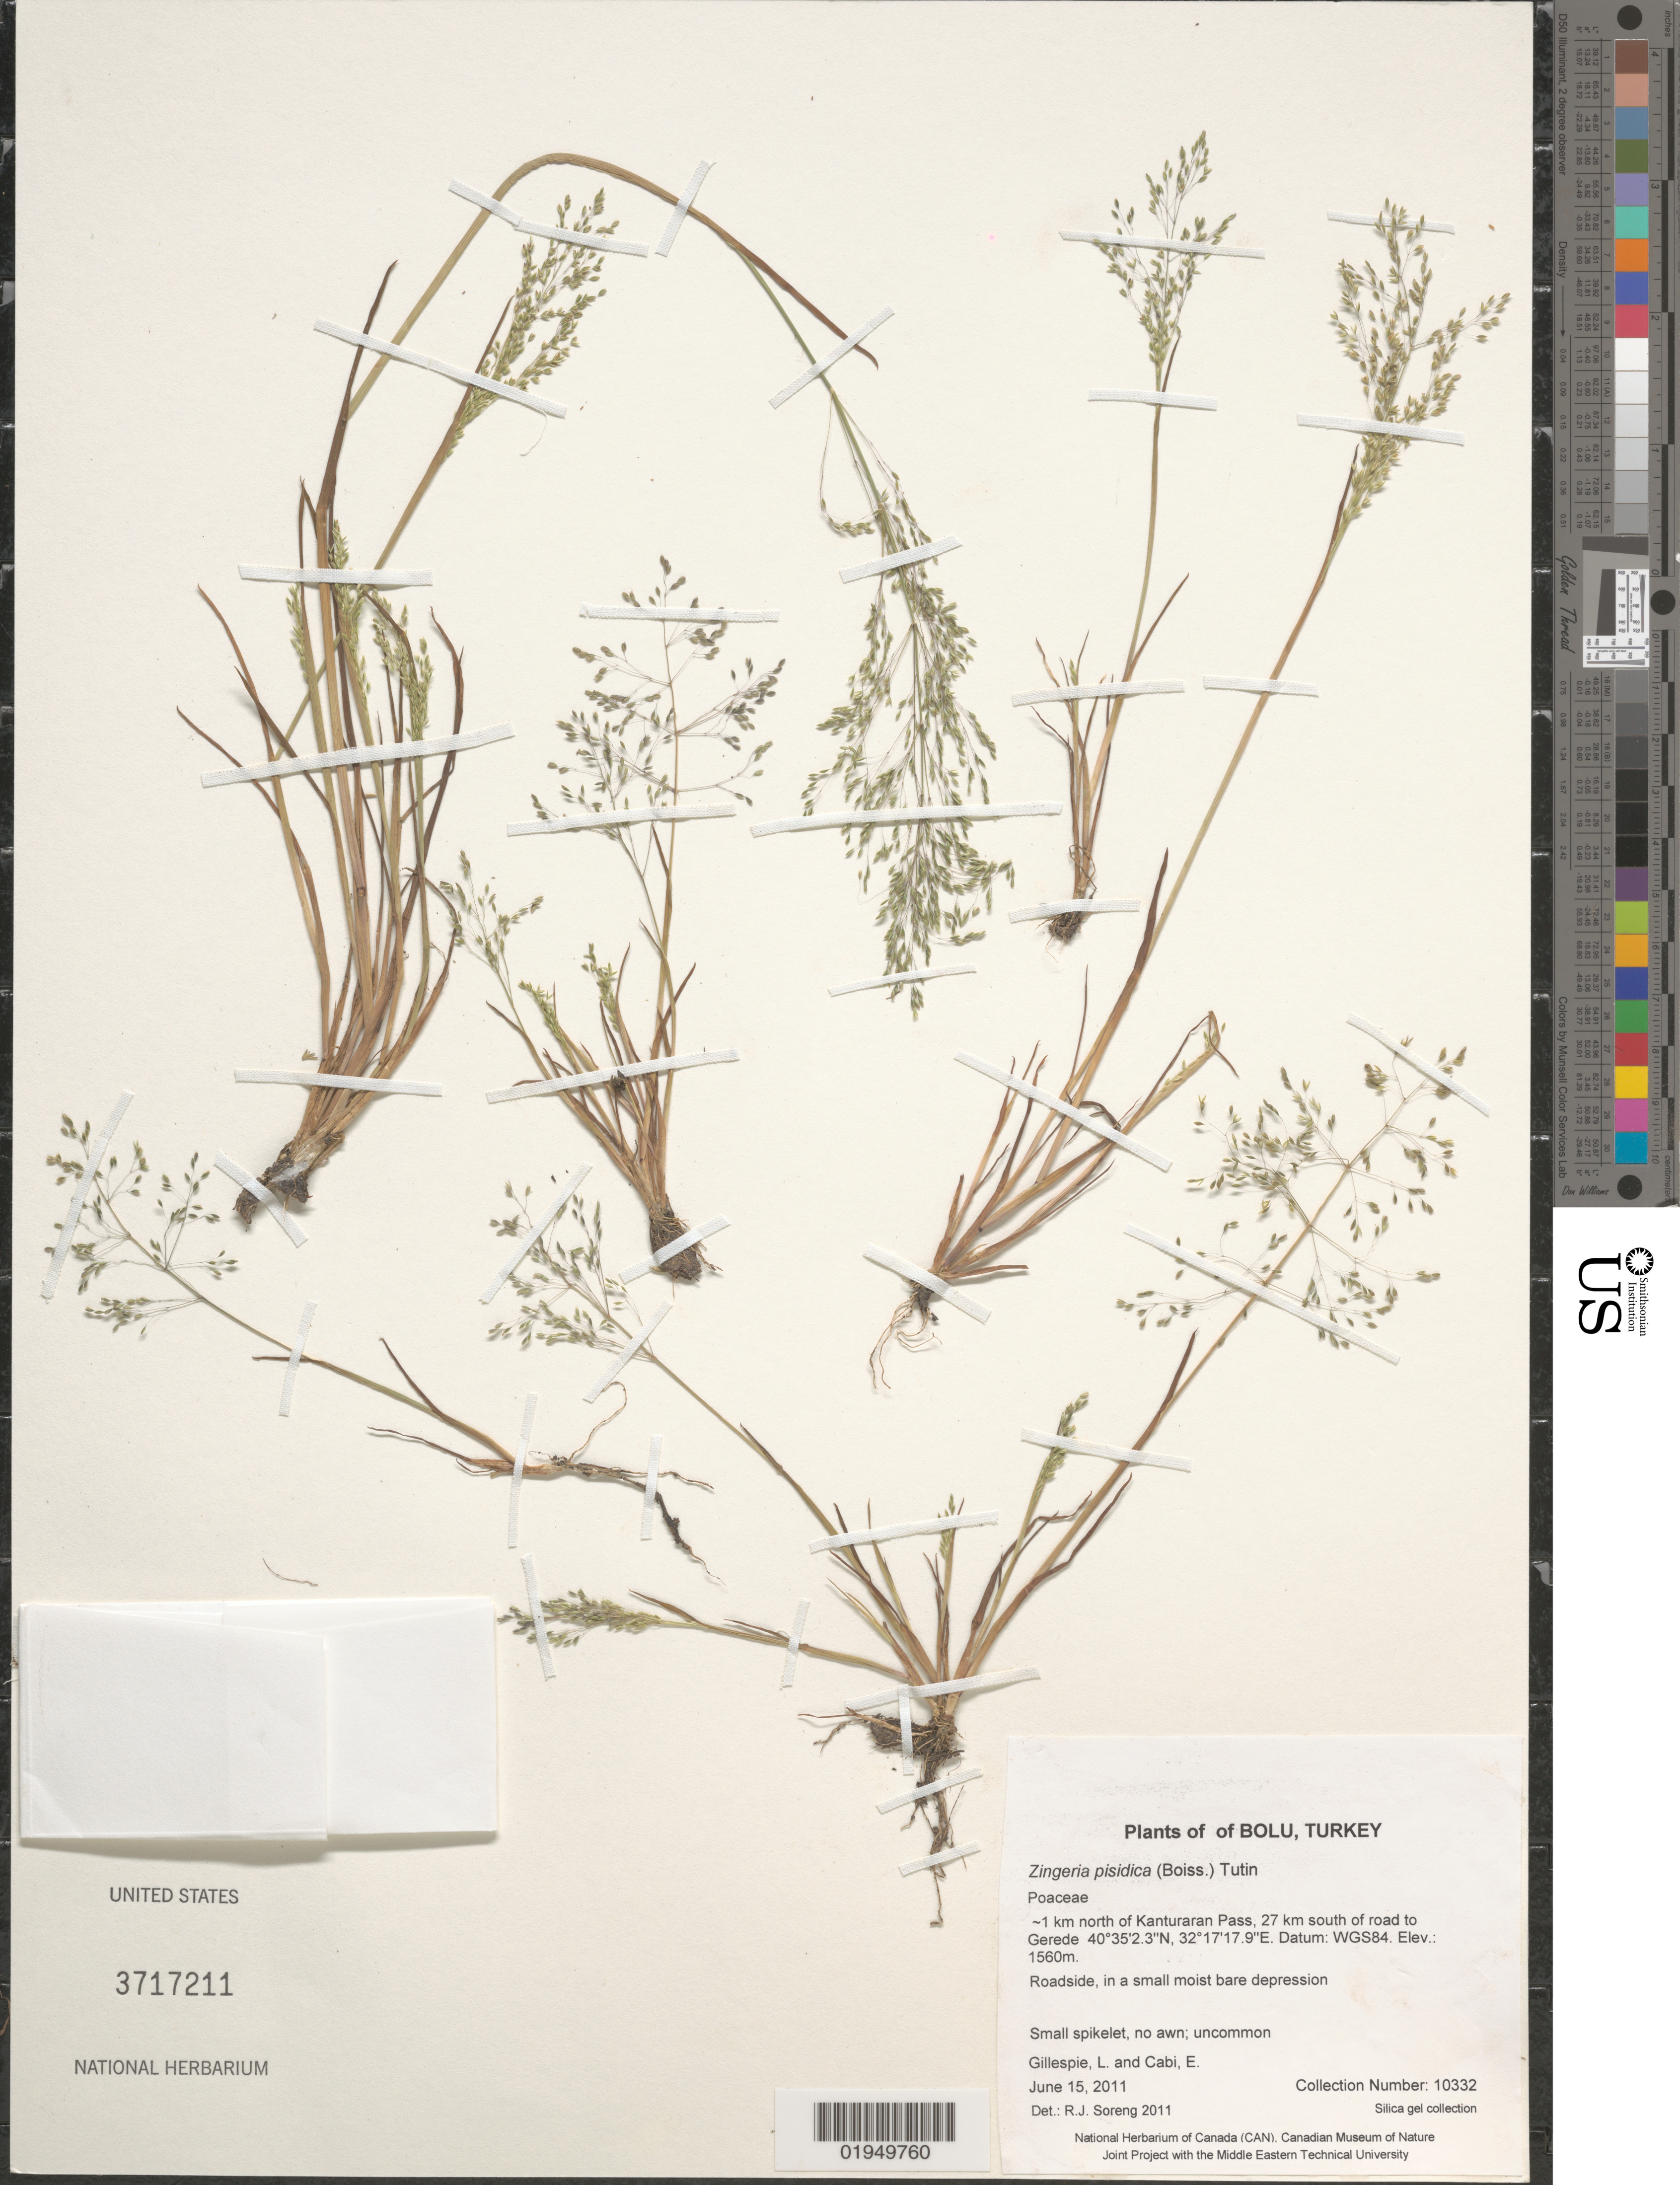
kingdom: Plantae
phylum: Tracheophyta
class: Liliopsida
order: Poales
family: Poaceae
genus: Zingeria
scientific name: Zingeria densior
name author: (Hack. ex Grecescu) Chrtek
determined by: Paszko, B.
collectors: L. J. Gillespie & E. Cabi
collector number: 10332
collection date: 2011-06-15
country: Turkey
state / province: Bolu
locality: Istanbul-Ankara Highway (E89). ~1 km north of Kanturaran Pass, 27 km south of road to Gerede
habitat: Roadside, in a small moist bare depression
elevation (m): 1560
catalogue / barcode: US 3717211